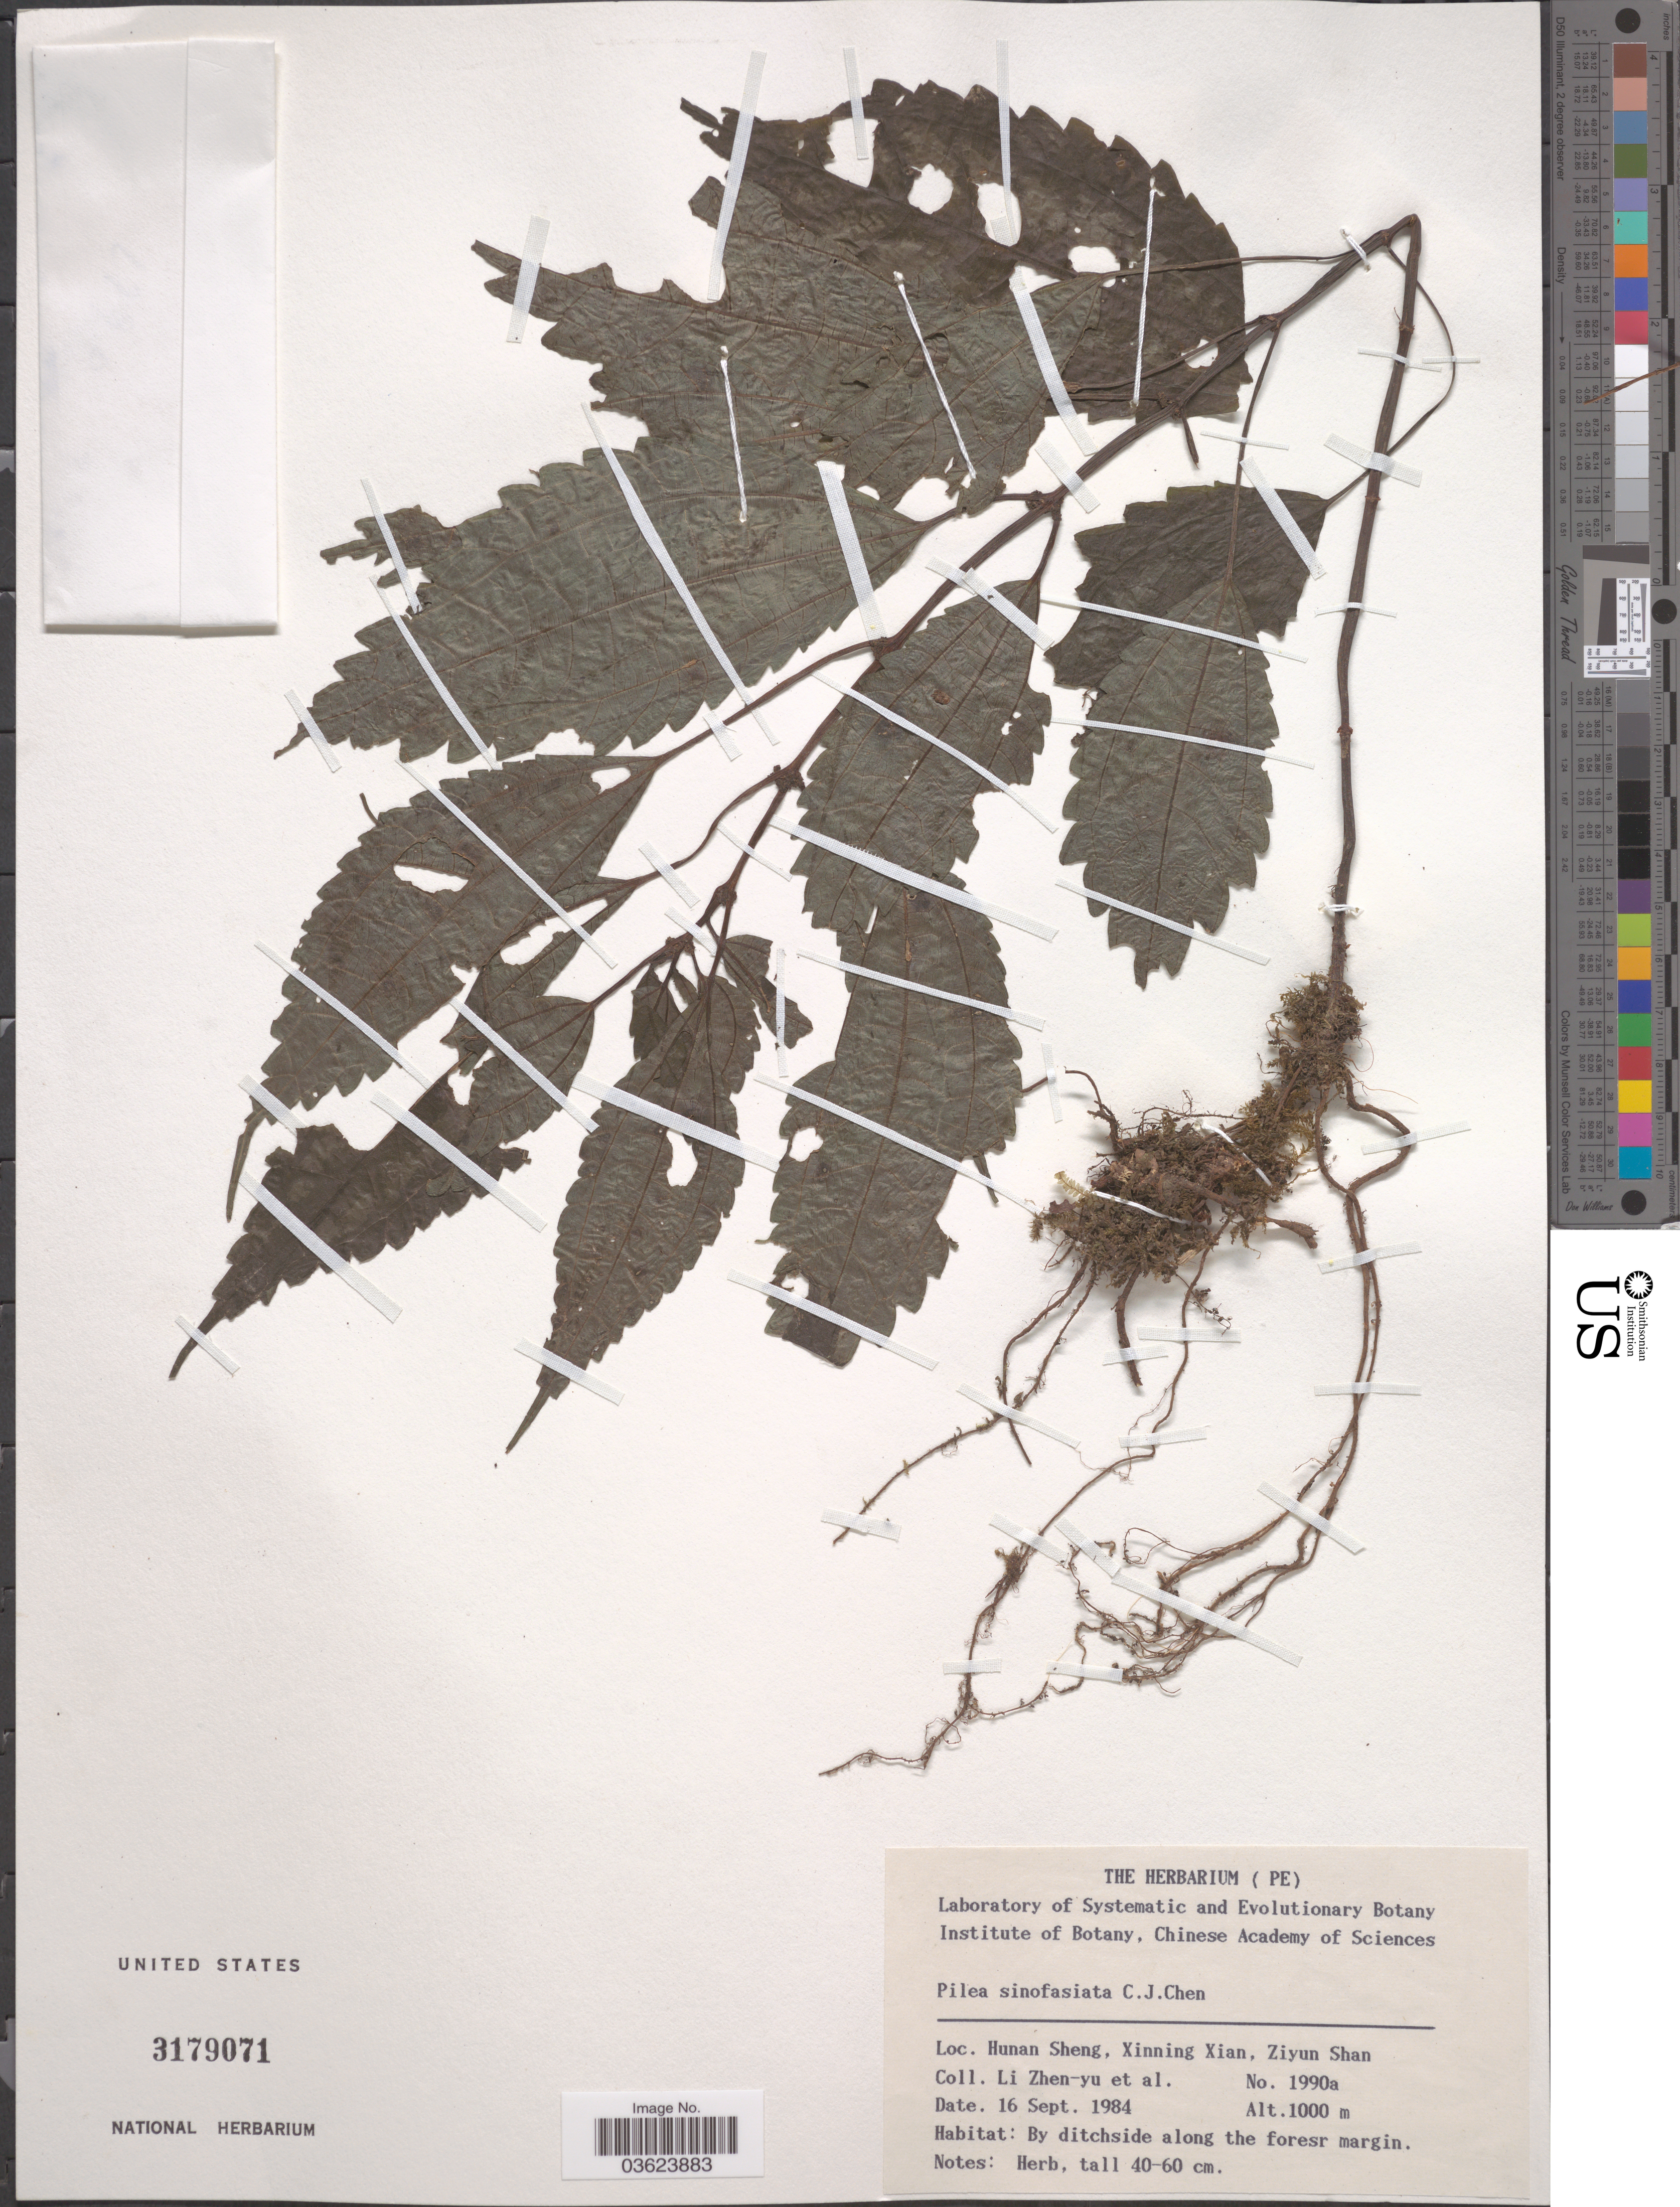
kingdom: Plantae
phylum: Tracheophyta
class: Magnoliopsida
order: Rosales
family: Urticaceae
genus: Pilea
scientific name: Pilea sinofasciata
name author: C.J. Chen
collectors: Z. Y. Li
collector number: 1990a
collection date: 1984-09-16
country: China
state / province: Hunan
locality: Hunan Sheng, Xinning Xian, Ziyun Shan.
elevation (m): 1000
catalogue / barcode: US 3179071